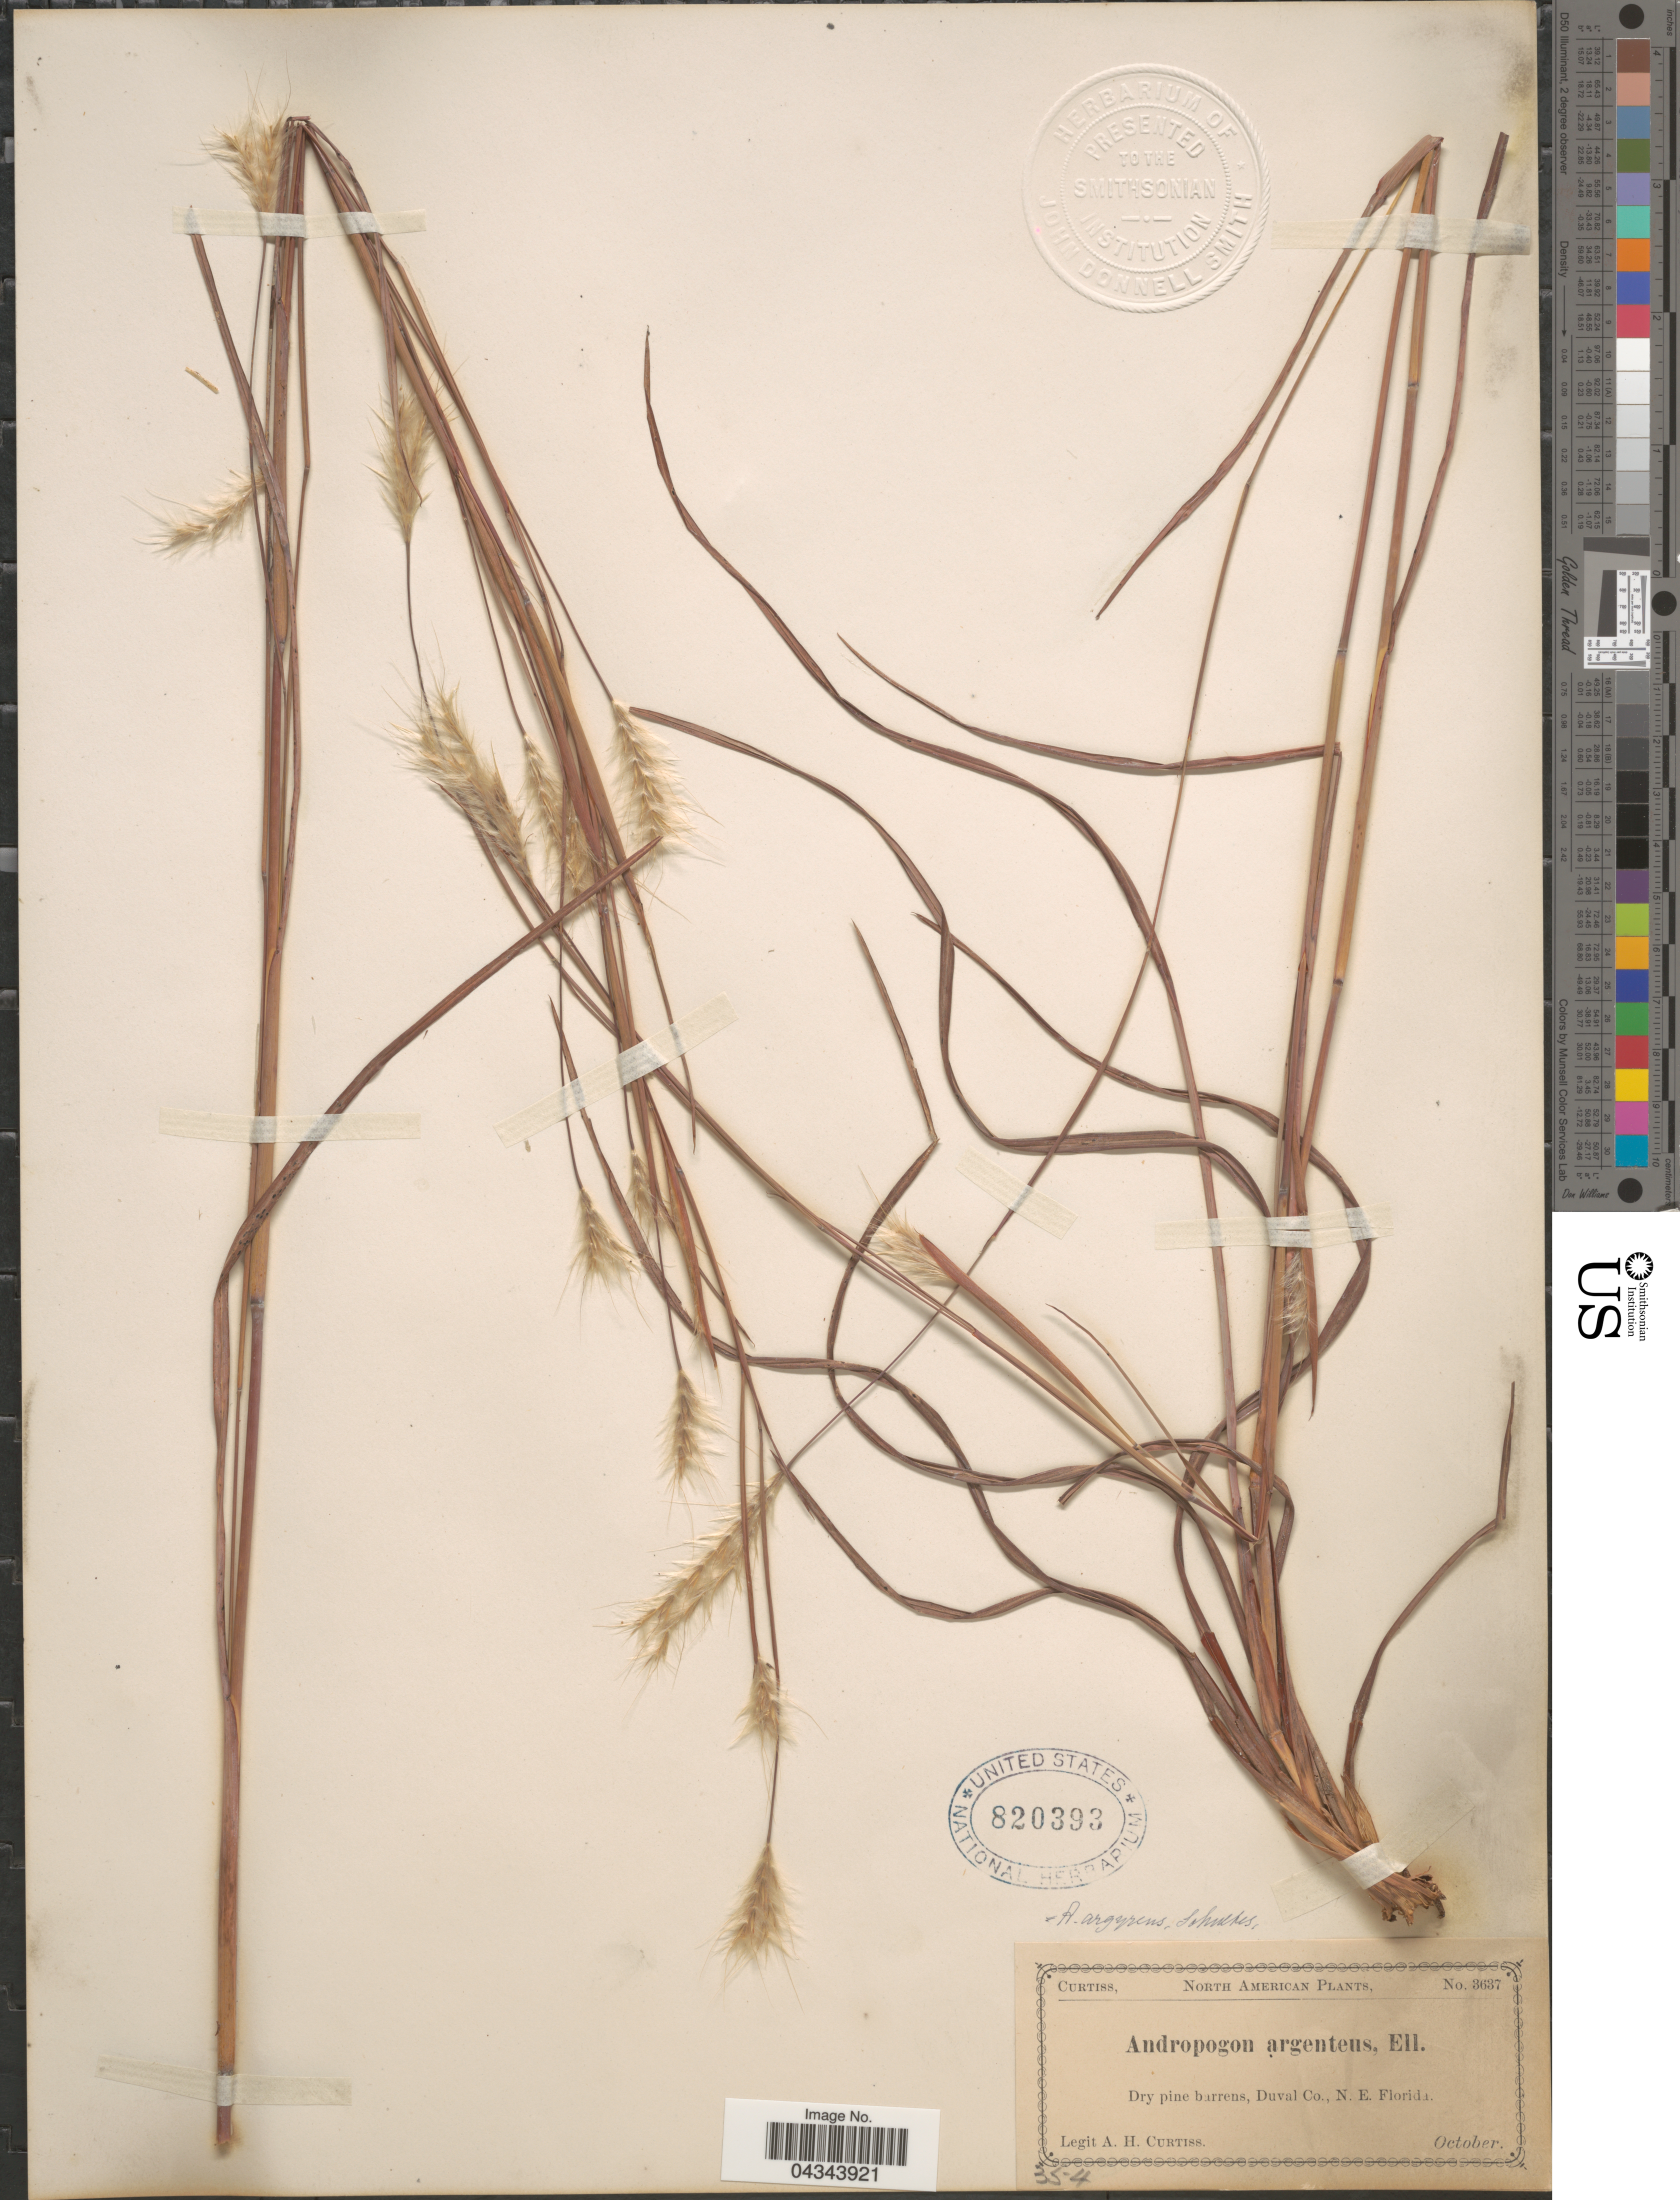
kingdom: Plantae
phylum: Tracheophyta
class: Liliopsida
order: Poales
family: Poaceae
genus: Andropogon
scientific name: Andropogon ternarius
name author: Michx.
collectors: A. H. Curtiss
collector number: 3637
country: United States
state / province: Florida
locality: Dry pine barrens, Duval Co., N. E. Florida.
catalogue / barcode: US 820393